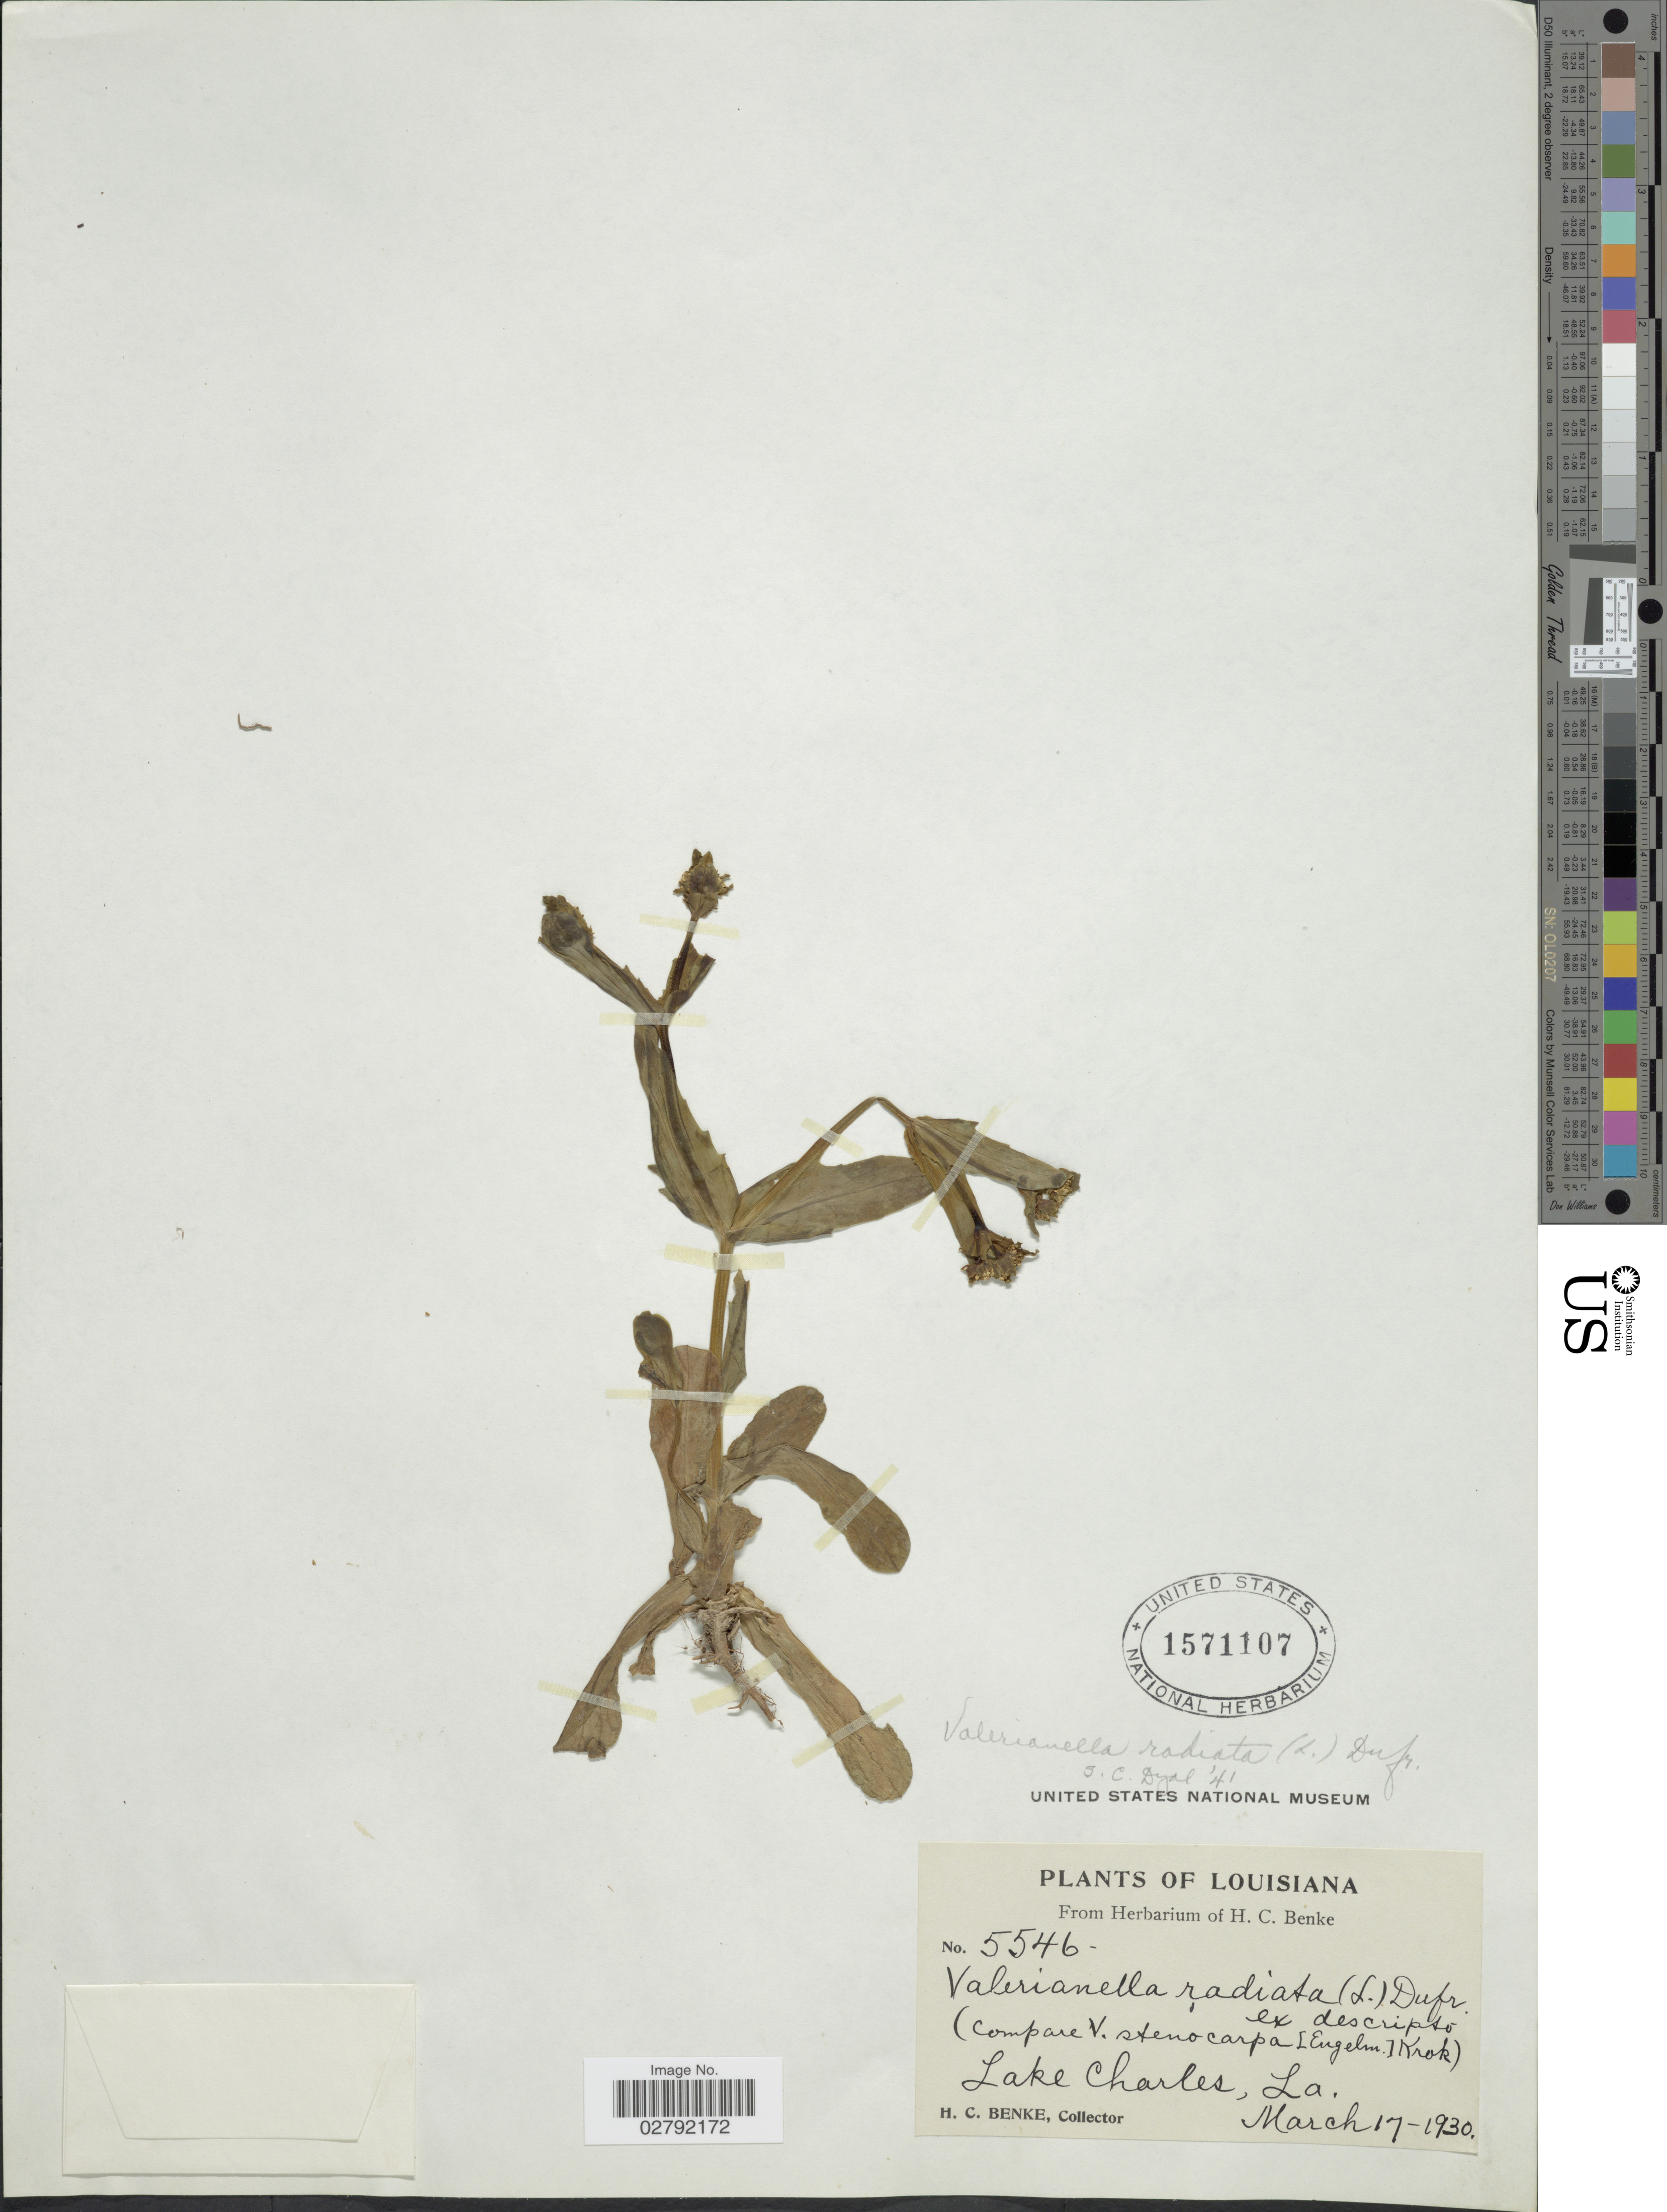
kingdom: Plantae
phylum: Tracheophyta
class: Magnoliopsida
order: Dipsacales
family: Caprifoliaceae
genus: Valerianella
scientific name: Valerianella radiata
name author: (L.) Dufr.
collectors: H. Benke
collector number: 5546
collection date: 1930-03-17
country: United States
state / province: Louisiana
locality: Lake Charles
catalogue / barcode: US 1571107